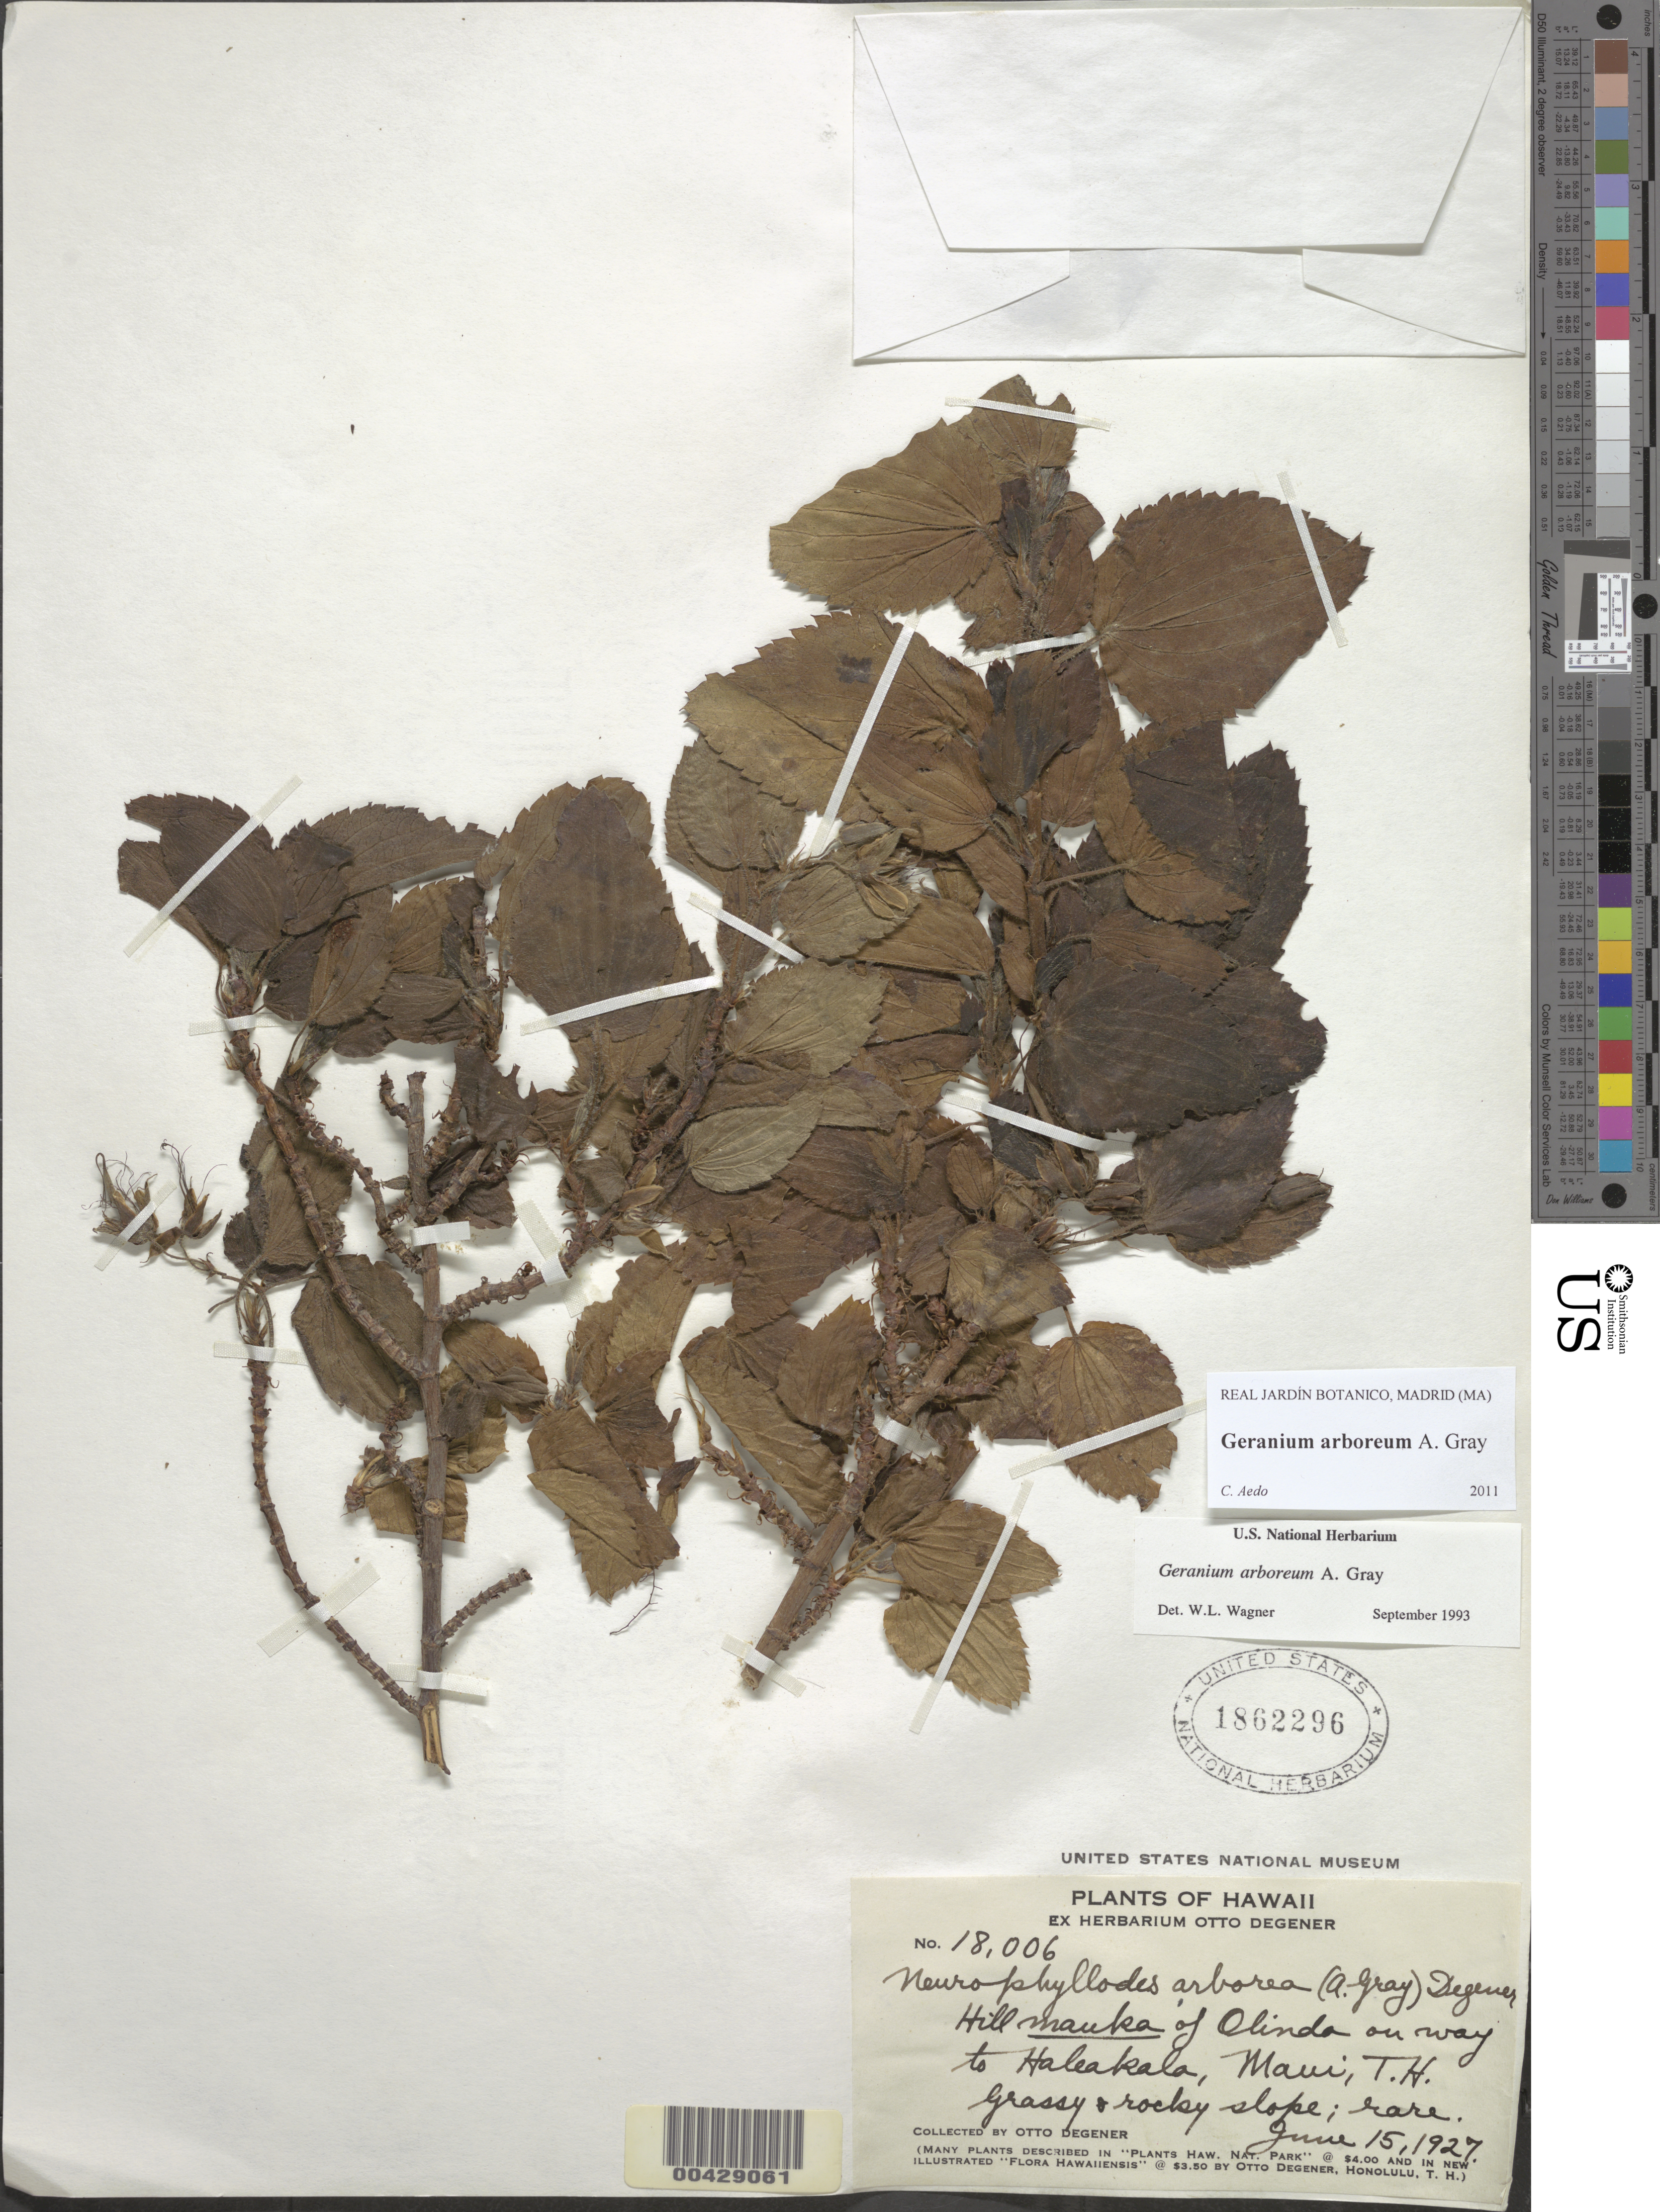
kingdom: Plantae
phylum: Tracheophyta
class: Magnoliopsida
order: Geraniales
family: Geraniaceae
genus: Geranium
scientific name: Geranium arboreum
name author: A. Gray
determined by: Aedo, C.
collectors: O. Degener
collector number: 18006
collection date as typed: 15 Jun 1927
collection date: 1927-06-15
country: United States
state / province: Hawaii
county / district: Maui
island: Maui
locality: Hill mauka of Olinda on way to Haleakala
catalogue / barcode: US 1862296